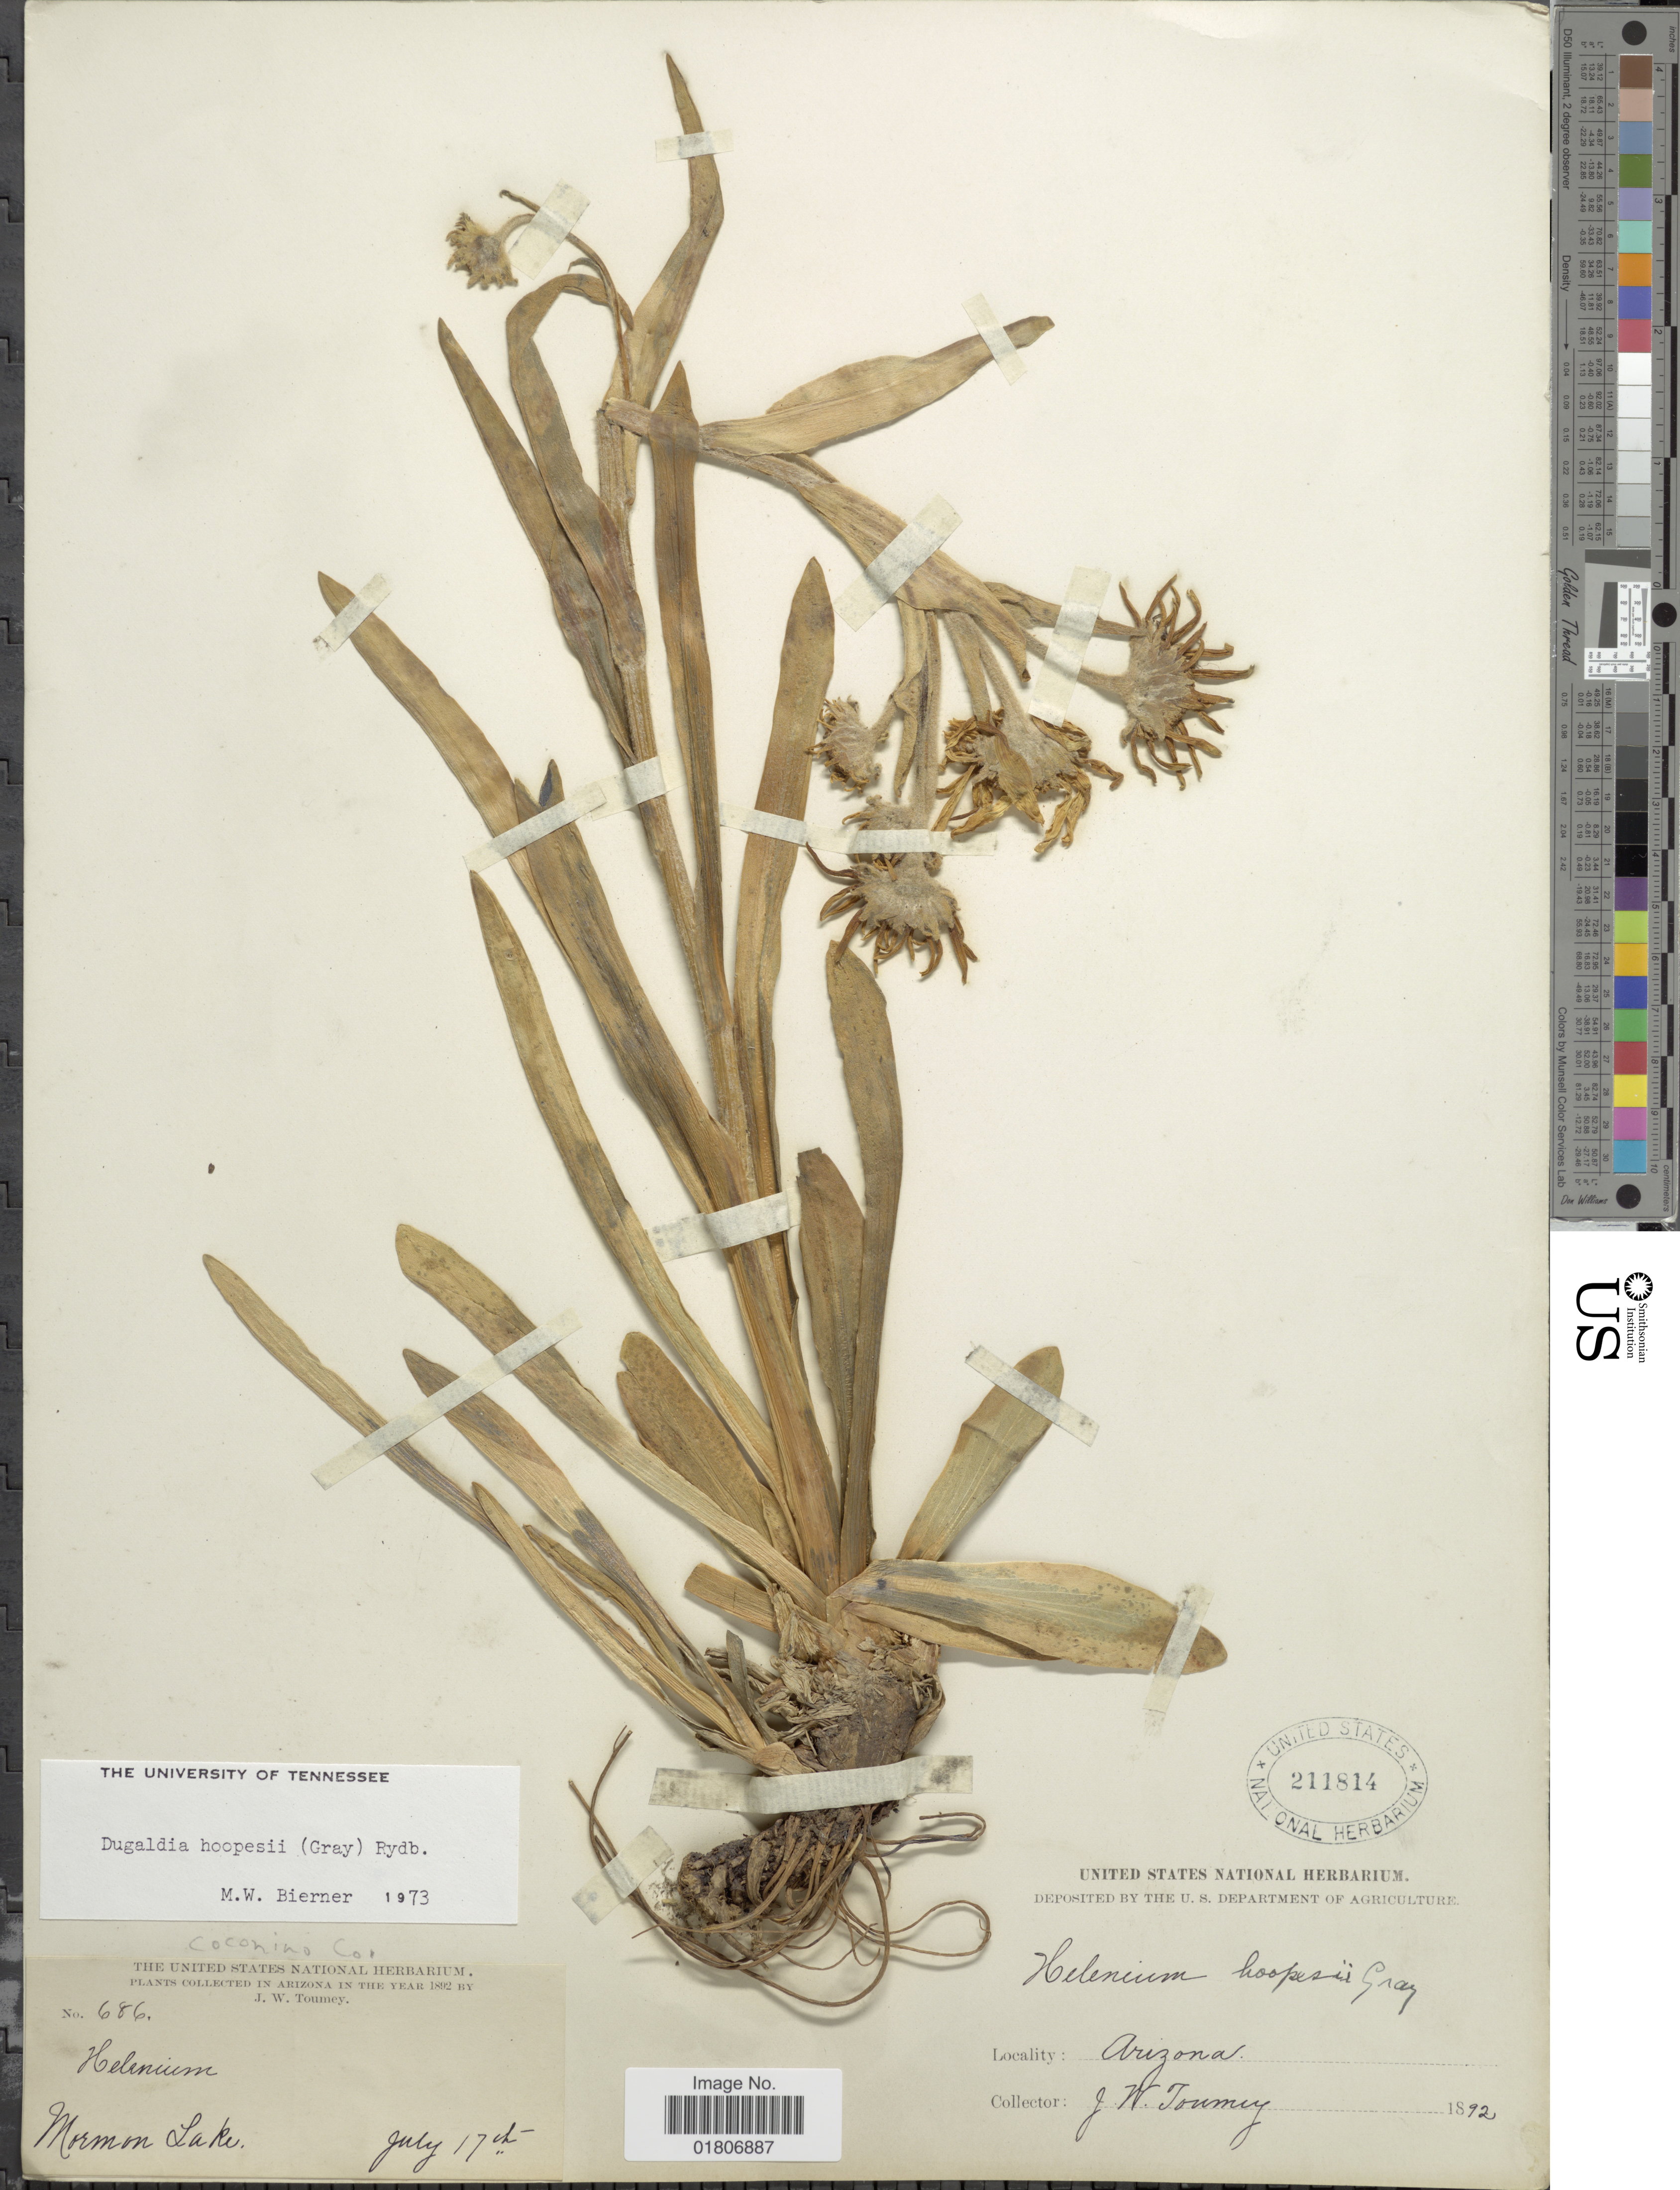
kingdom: Plantae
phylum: Tracheophyta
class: Magnoliopsida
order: Asterales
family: Asteraceae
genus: Dugaldia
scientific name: Dugaldia hoopesii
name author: (A. Gray) Rydb.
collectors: J. W. Toumey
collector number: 686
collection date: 1892-07-17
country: United States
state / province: Arizona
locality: Mormon Lake. Coconino Co.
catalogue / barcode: US 211814